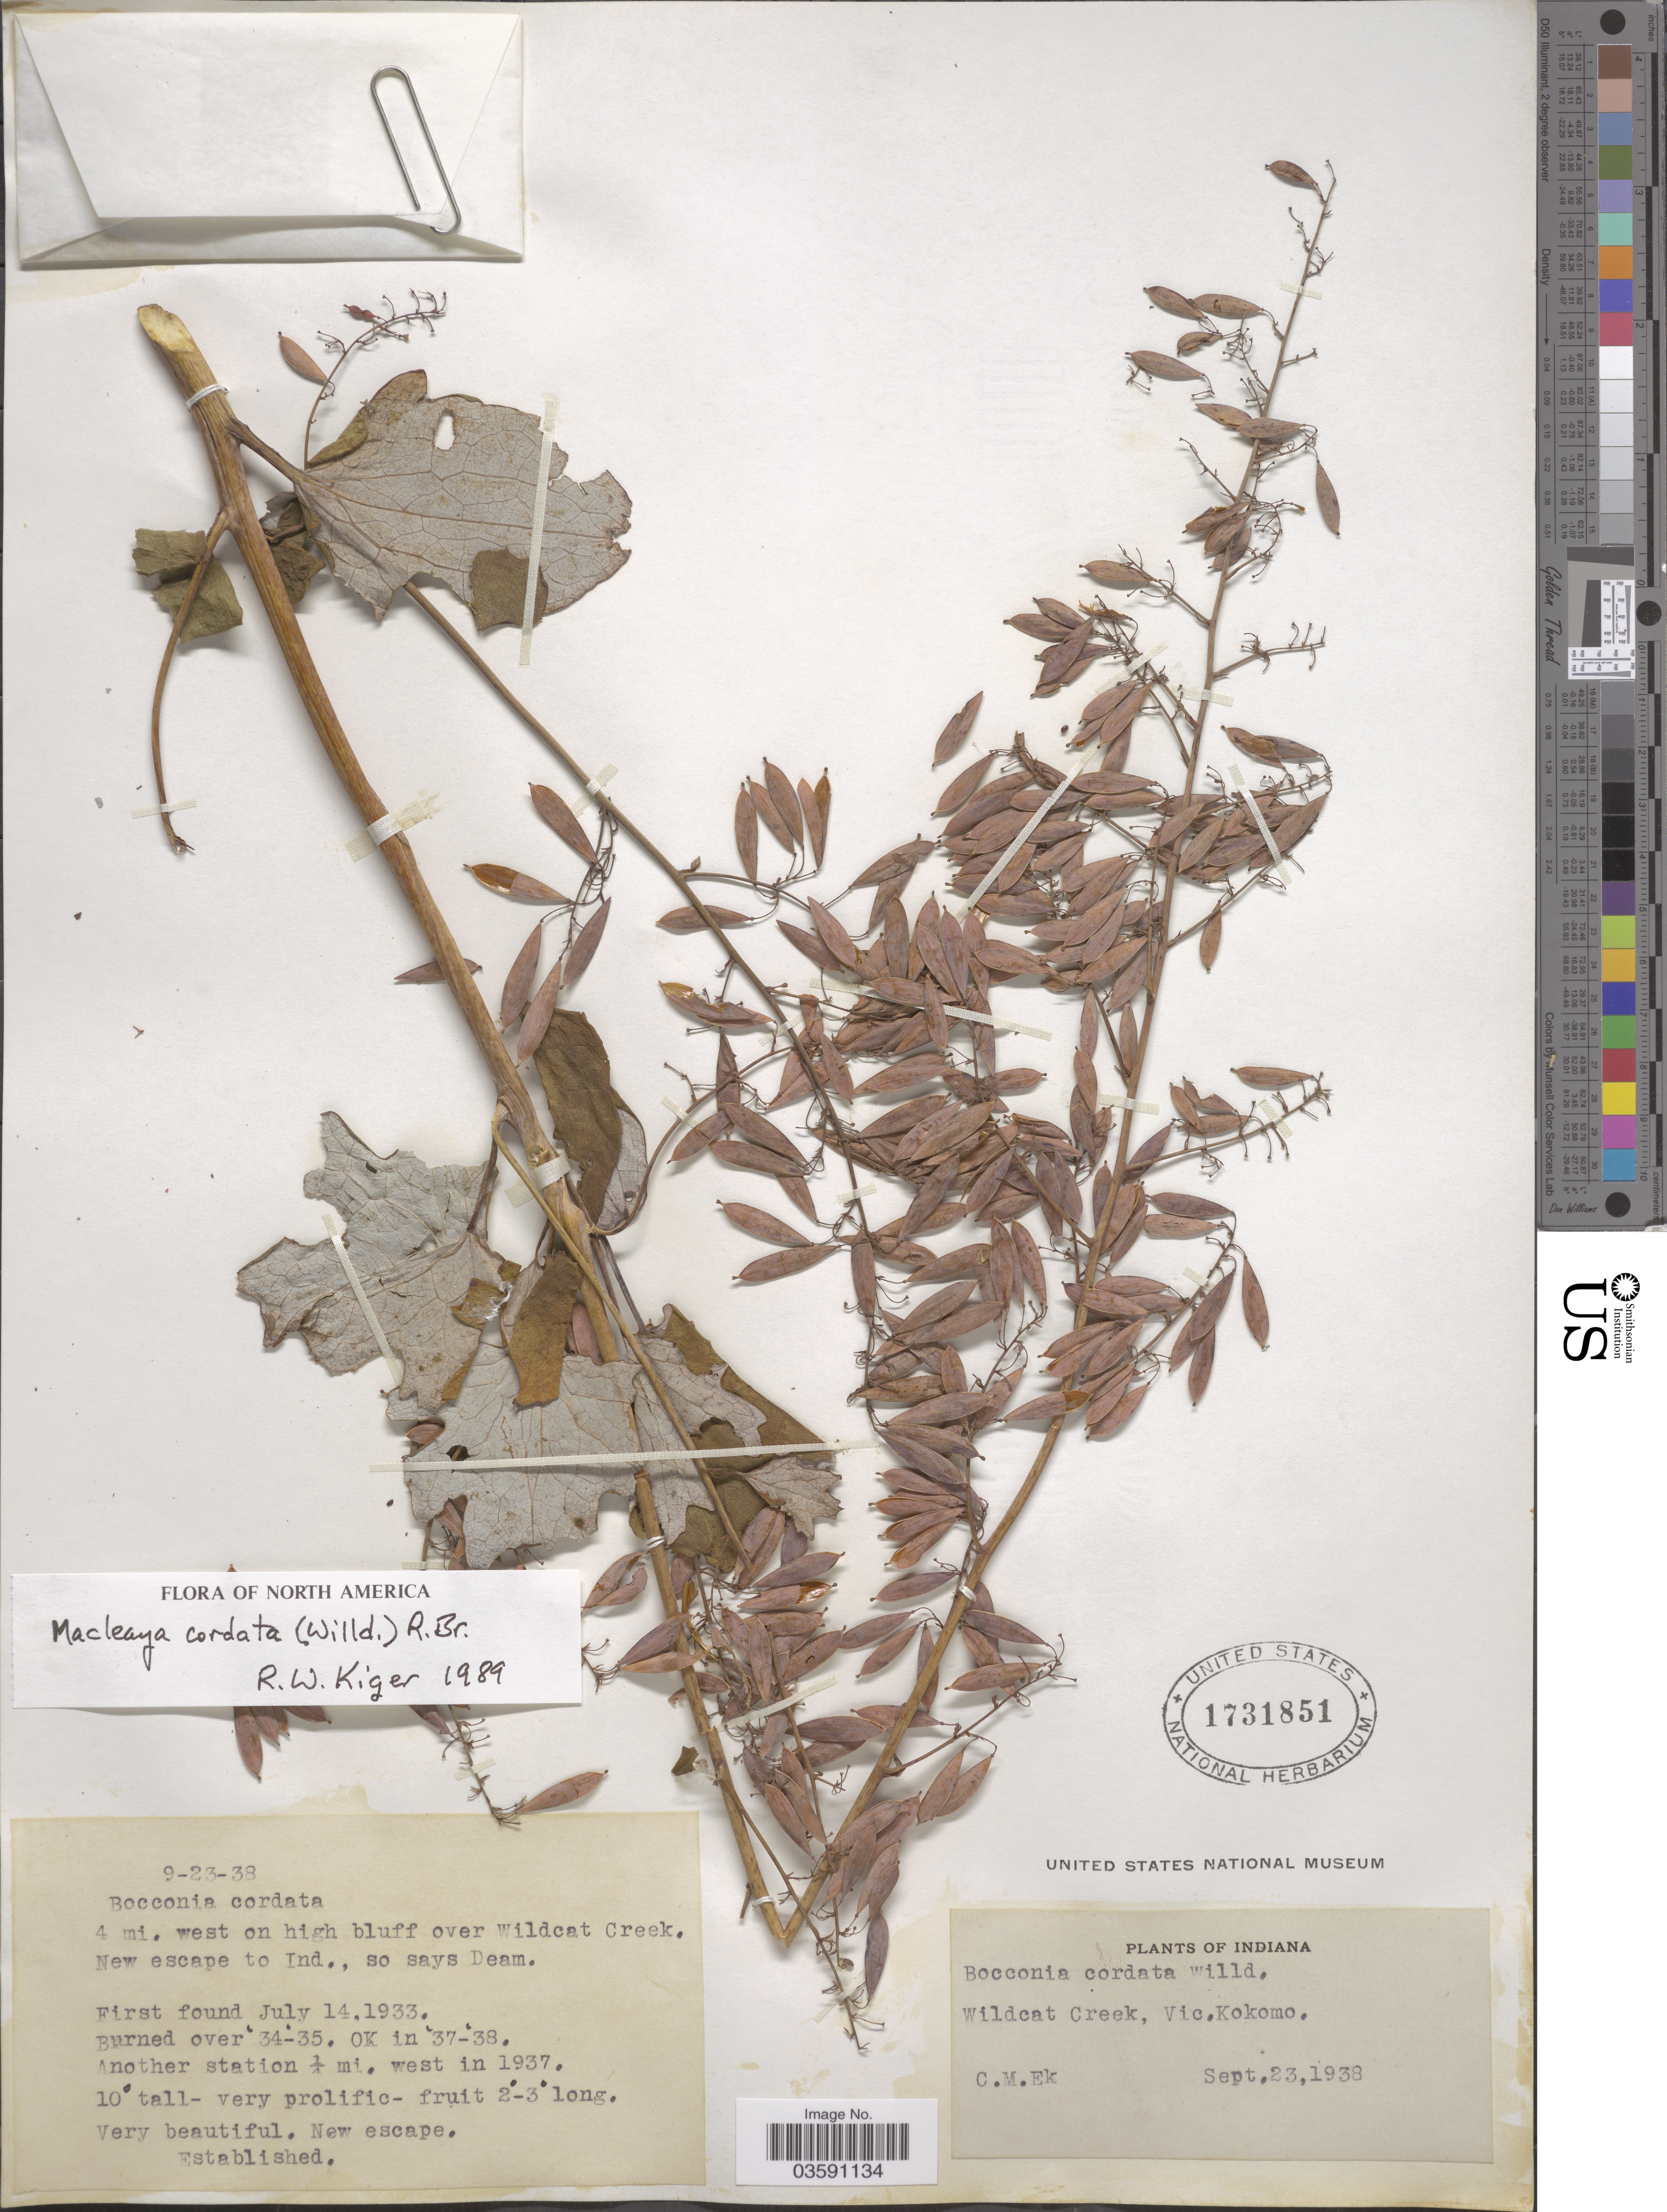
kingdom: Plantae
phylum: Tracheophyta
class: Magnoliopsida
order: Ranunculales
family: Papaveraceae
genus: Macleaya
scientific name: Macleaya cordata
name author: (Willd.) R. Br.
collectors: C. Ek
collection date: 1938-09-23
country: United States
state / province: Indiana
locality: Wildcat Creek, Vic. Kokomo. 4 mi. west on high bluff over Wildcat Creek.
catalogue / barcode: US 1731851